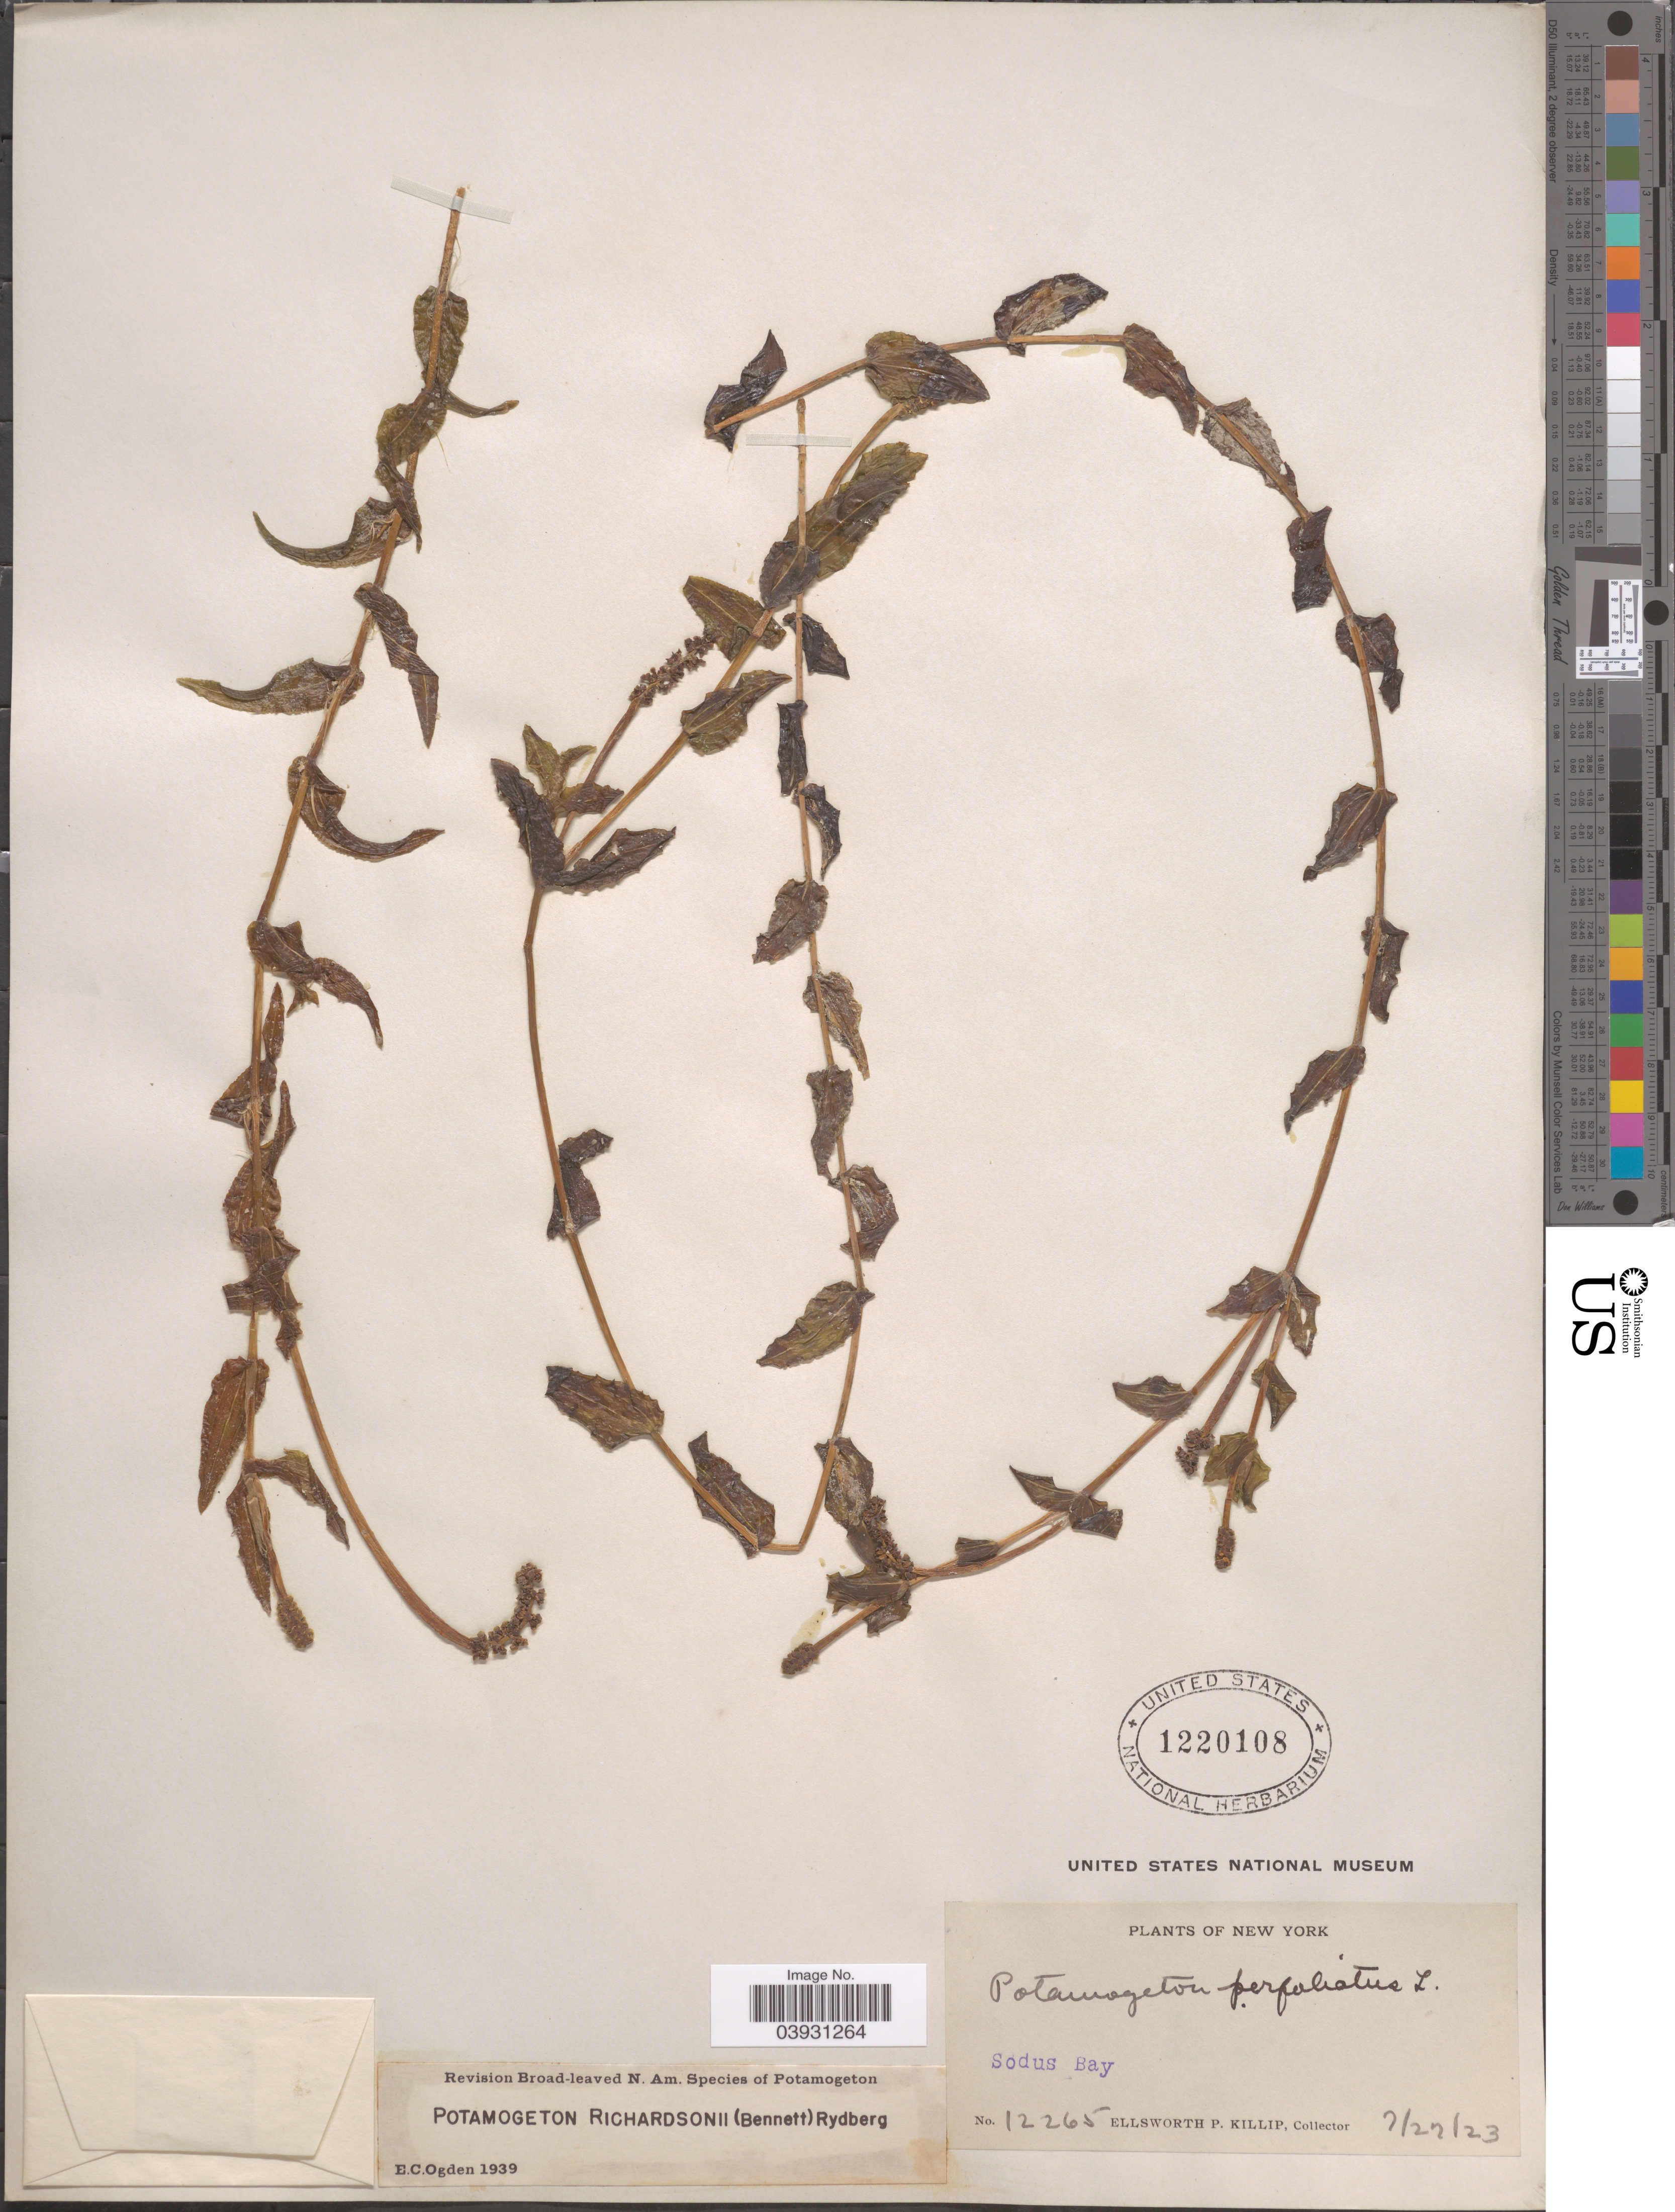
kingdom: Plantae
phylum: Tracheophyta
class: Liliopsida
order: Alismatales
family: Potamogetonaceae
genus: Potamogeton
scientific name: Potamogeton richardsonii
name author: (A.W. Benn.) Rydb.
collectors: E. P. Killip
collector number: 12265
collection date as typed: Transcribed d/m/y: 27/7/23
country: United States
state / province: New York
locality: Sodus Bay.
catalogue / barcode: US 1220108